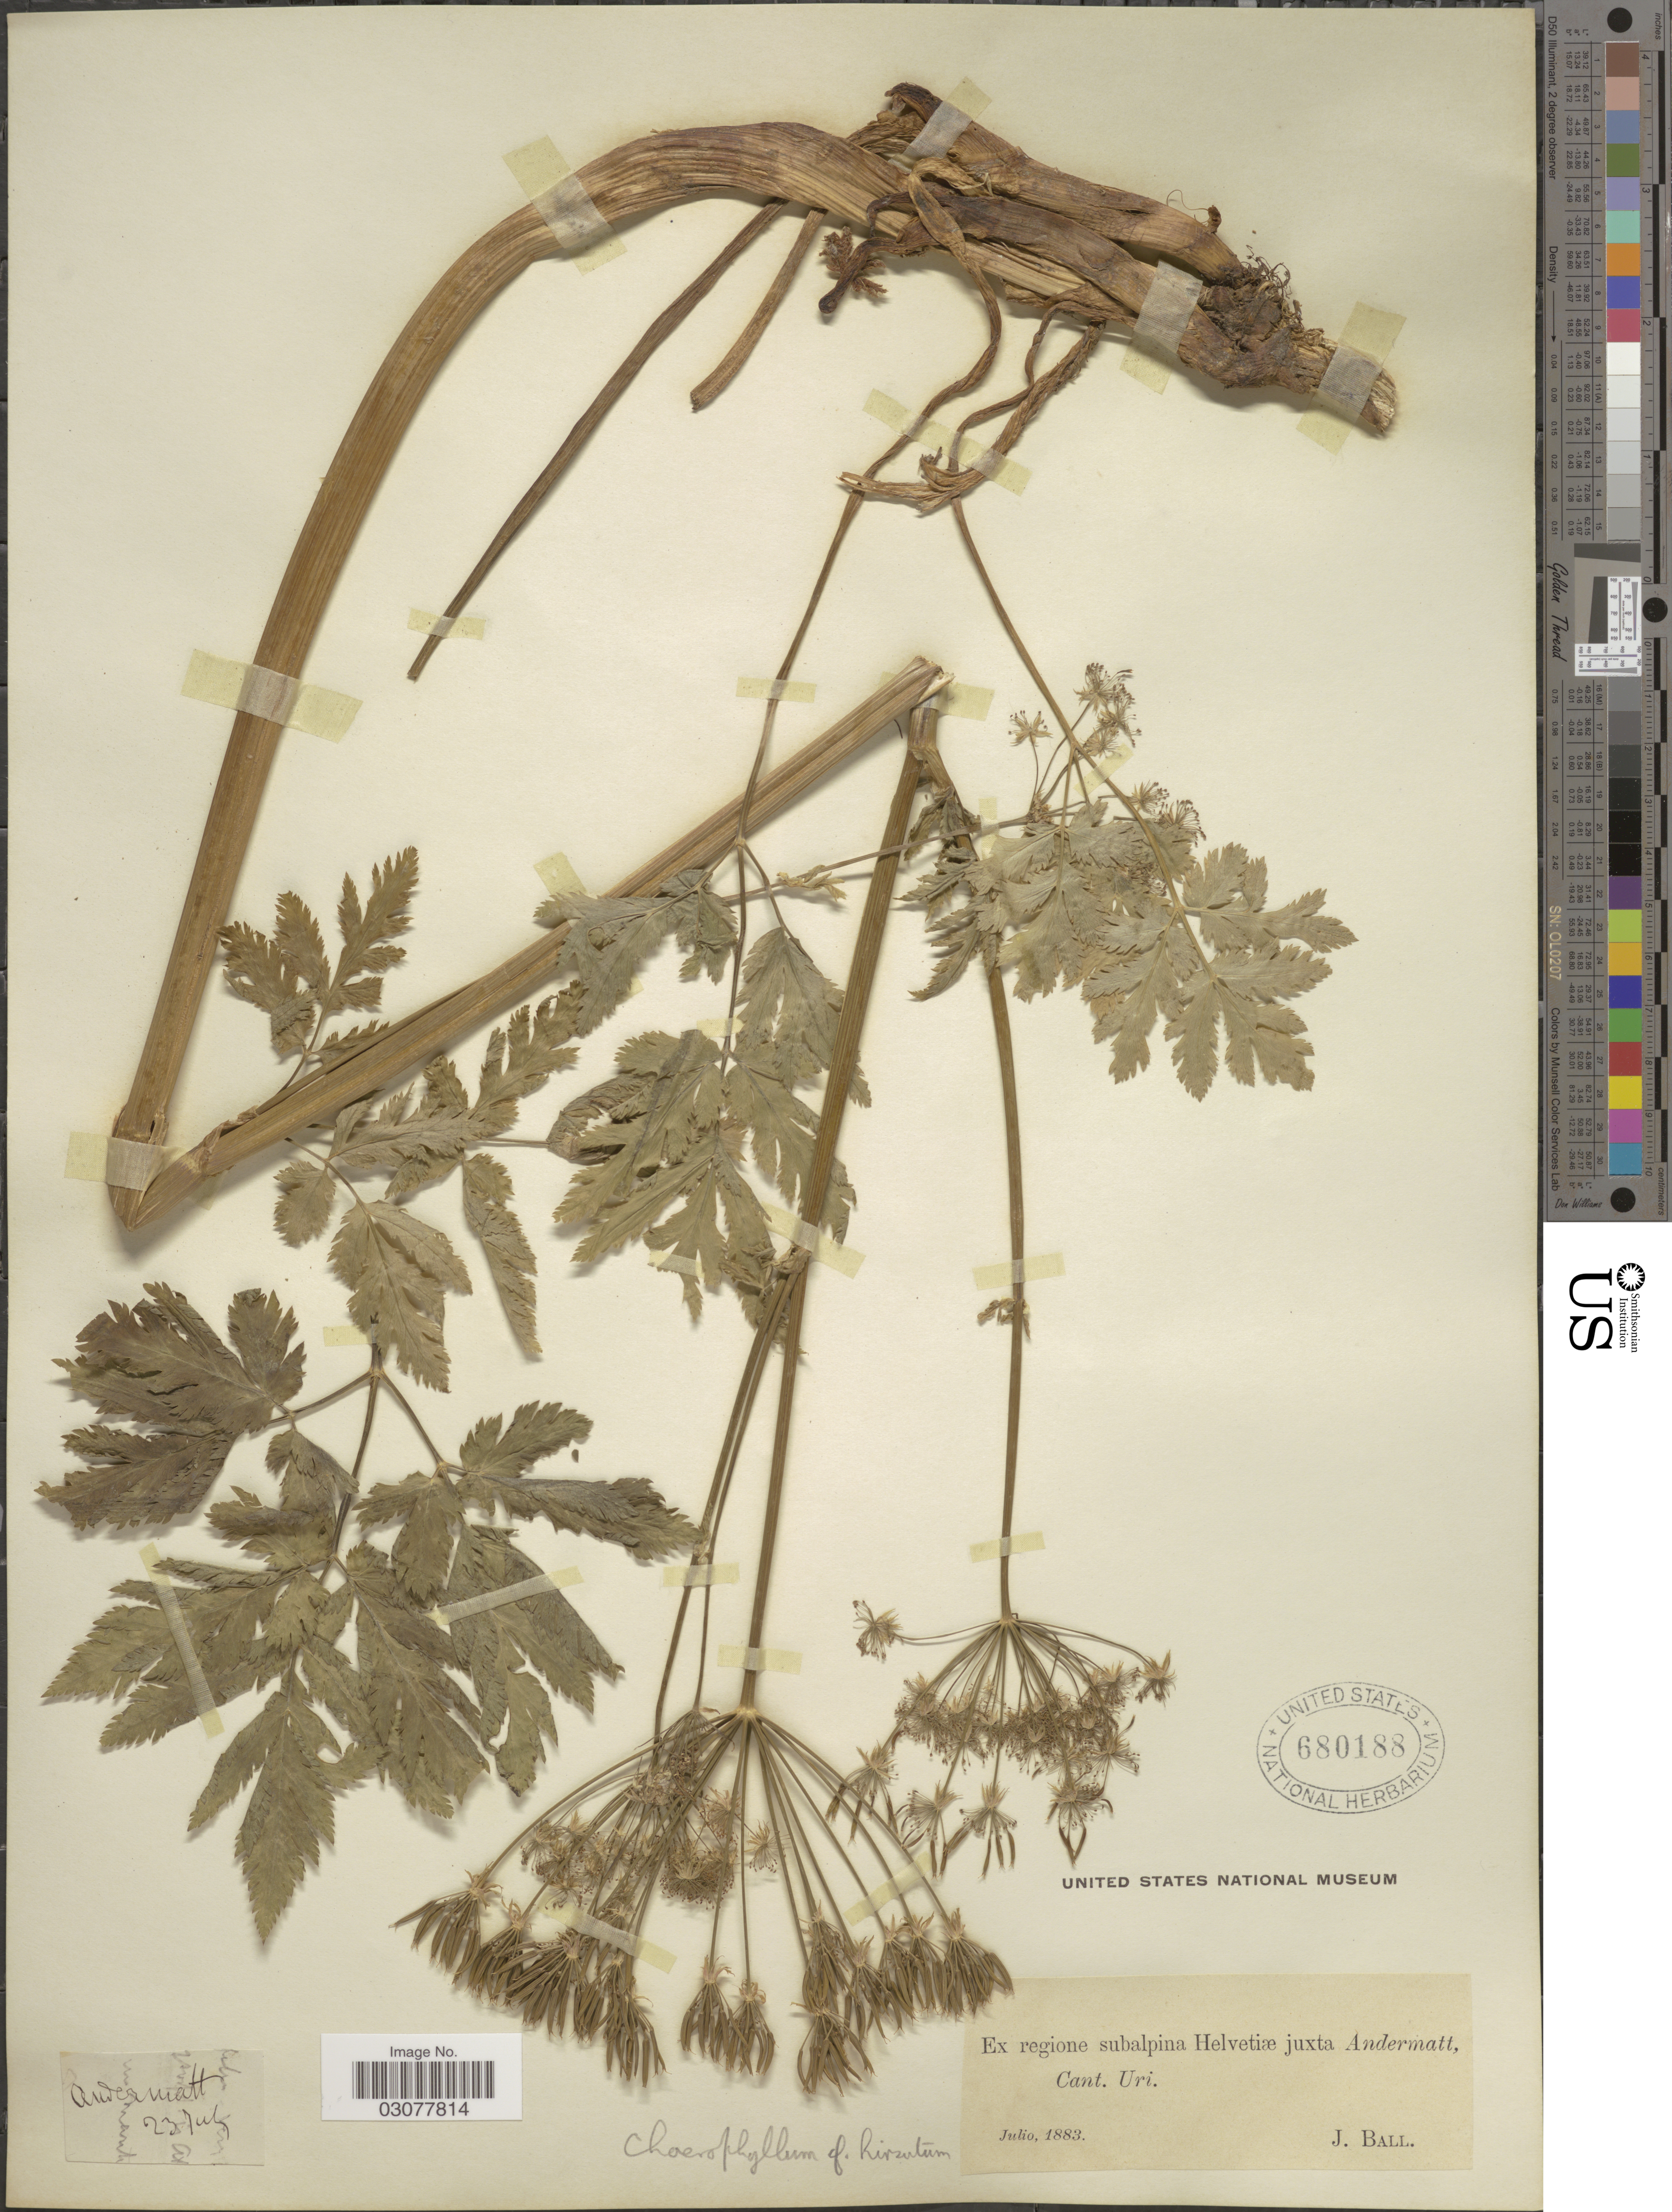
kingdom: Plantae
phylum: Tracheophyta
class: Magnoliopsida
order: Apiales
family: Apiaceae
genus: Chaerophyllum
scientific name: Chaerophyllum hirsutum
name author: L.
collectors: J. Ball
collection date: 1883-07-23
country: Switzerland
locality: Ex regione subalpina Helvetiæ juxta Andermatt, Cant. Uri.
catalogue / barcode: US 680188